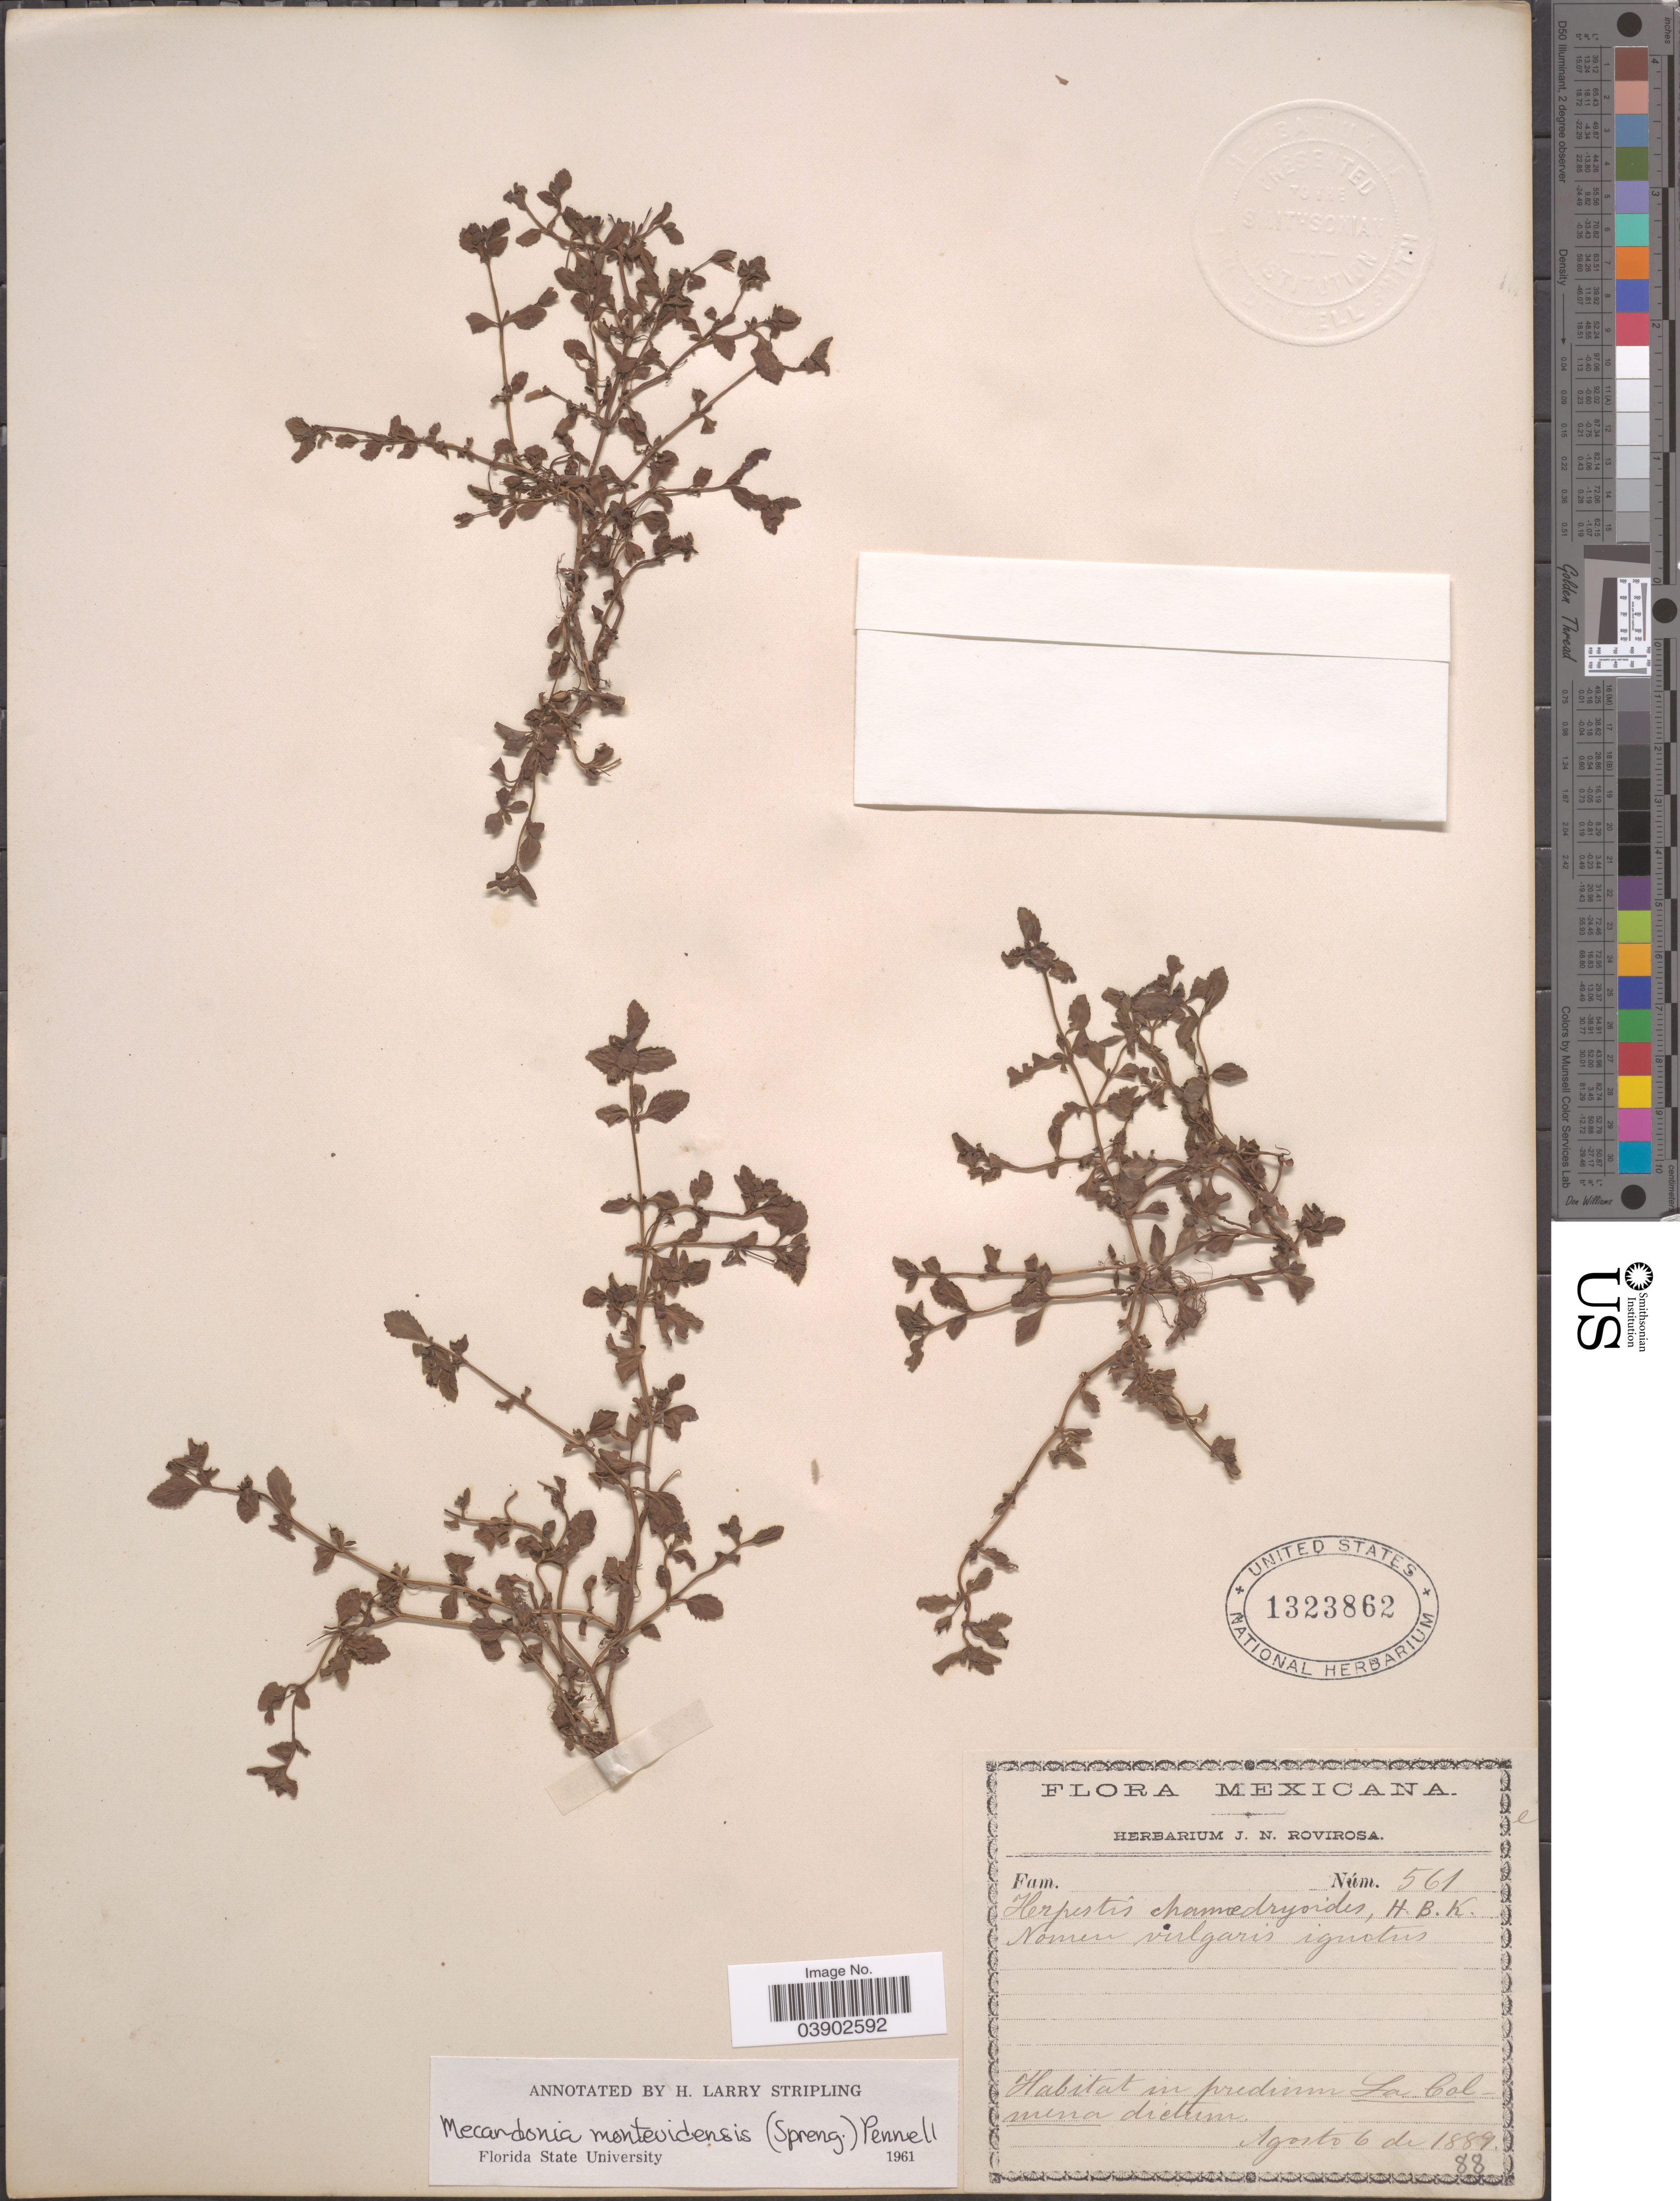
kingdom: Plantae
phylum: Tracheophyta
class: Magnoliopsida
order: Lamiales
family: Plantaginaceae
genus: Mecardonia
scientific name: Mecardonia procumbens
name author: (Mill.) Small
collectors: ex herb. J. N. Rovirosa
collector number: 561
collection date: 1889-08-06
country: Mexico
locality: La Calmina.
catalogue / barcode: US 1323862